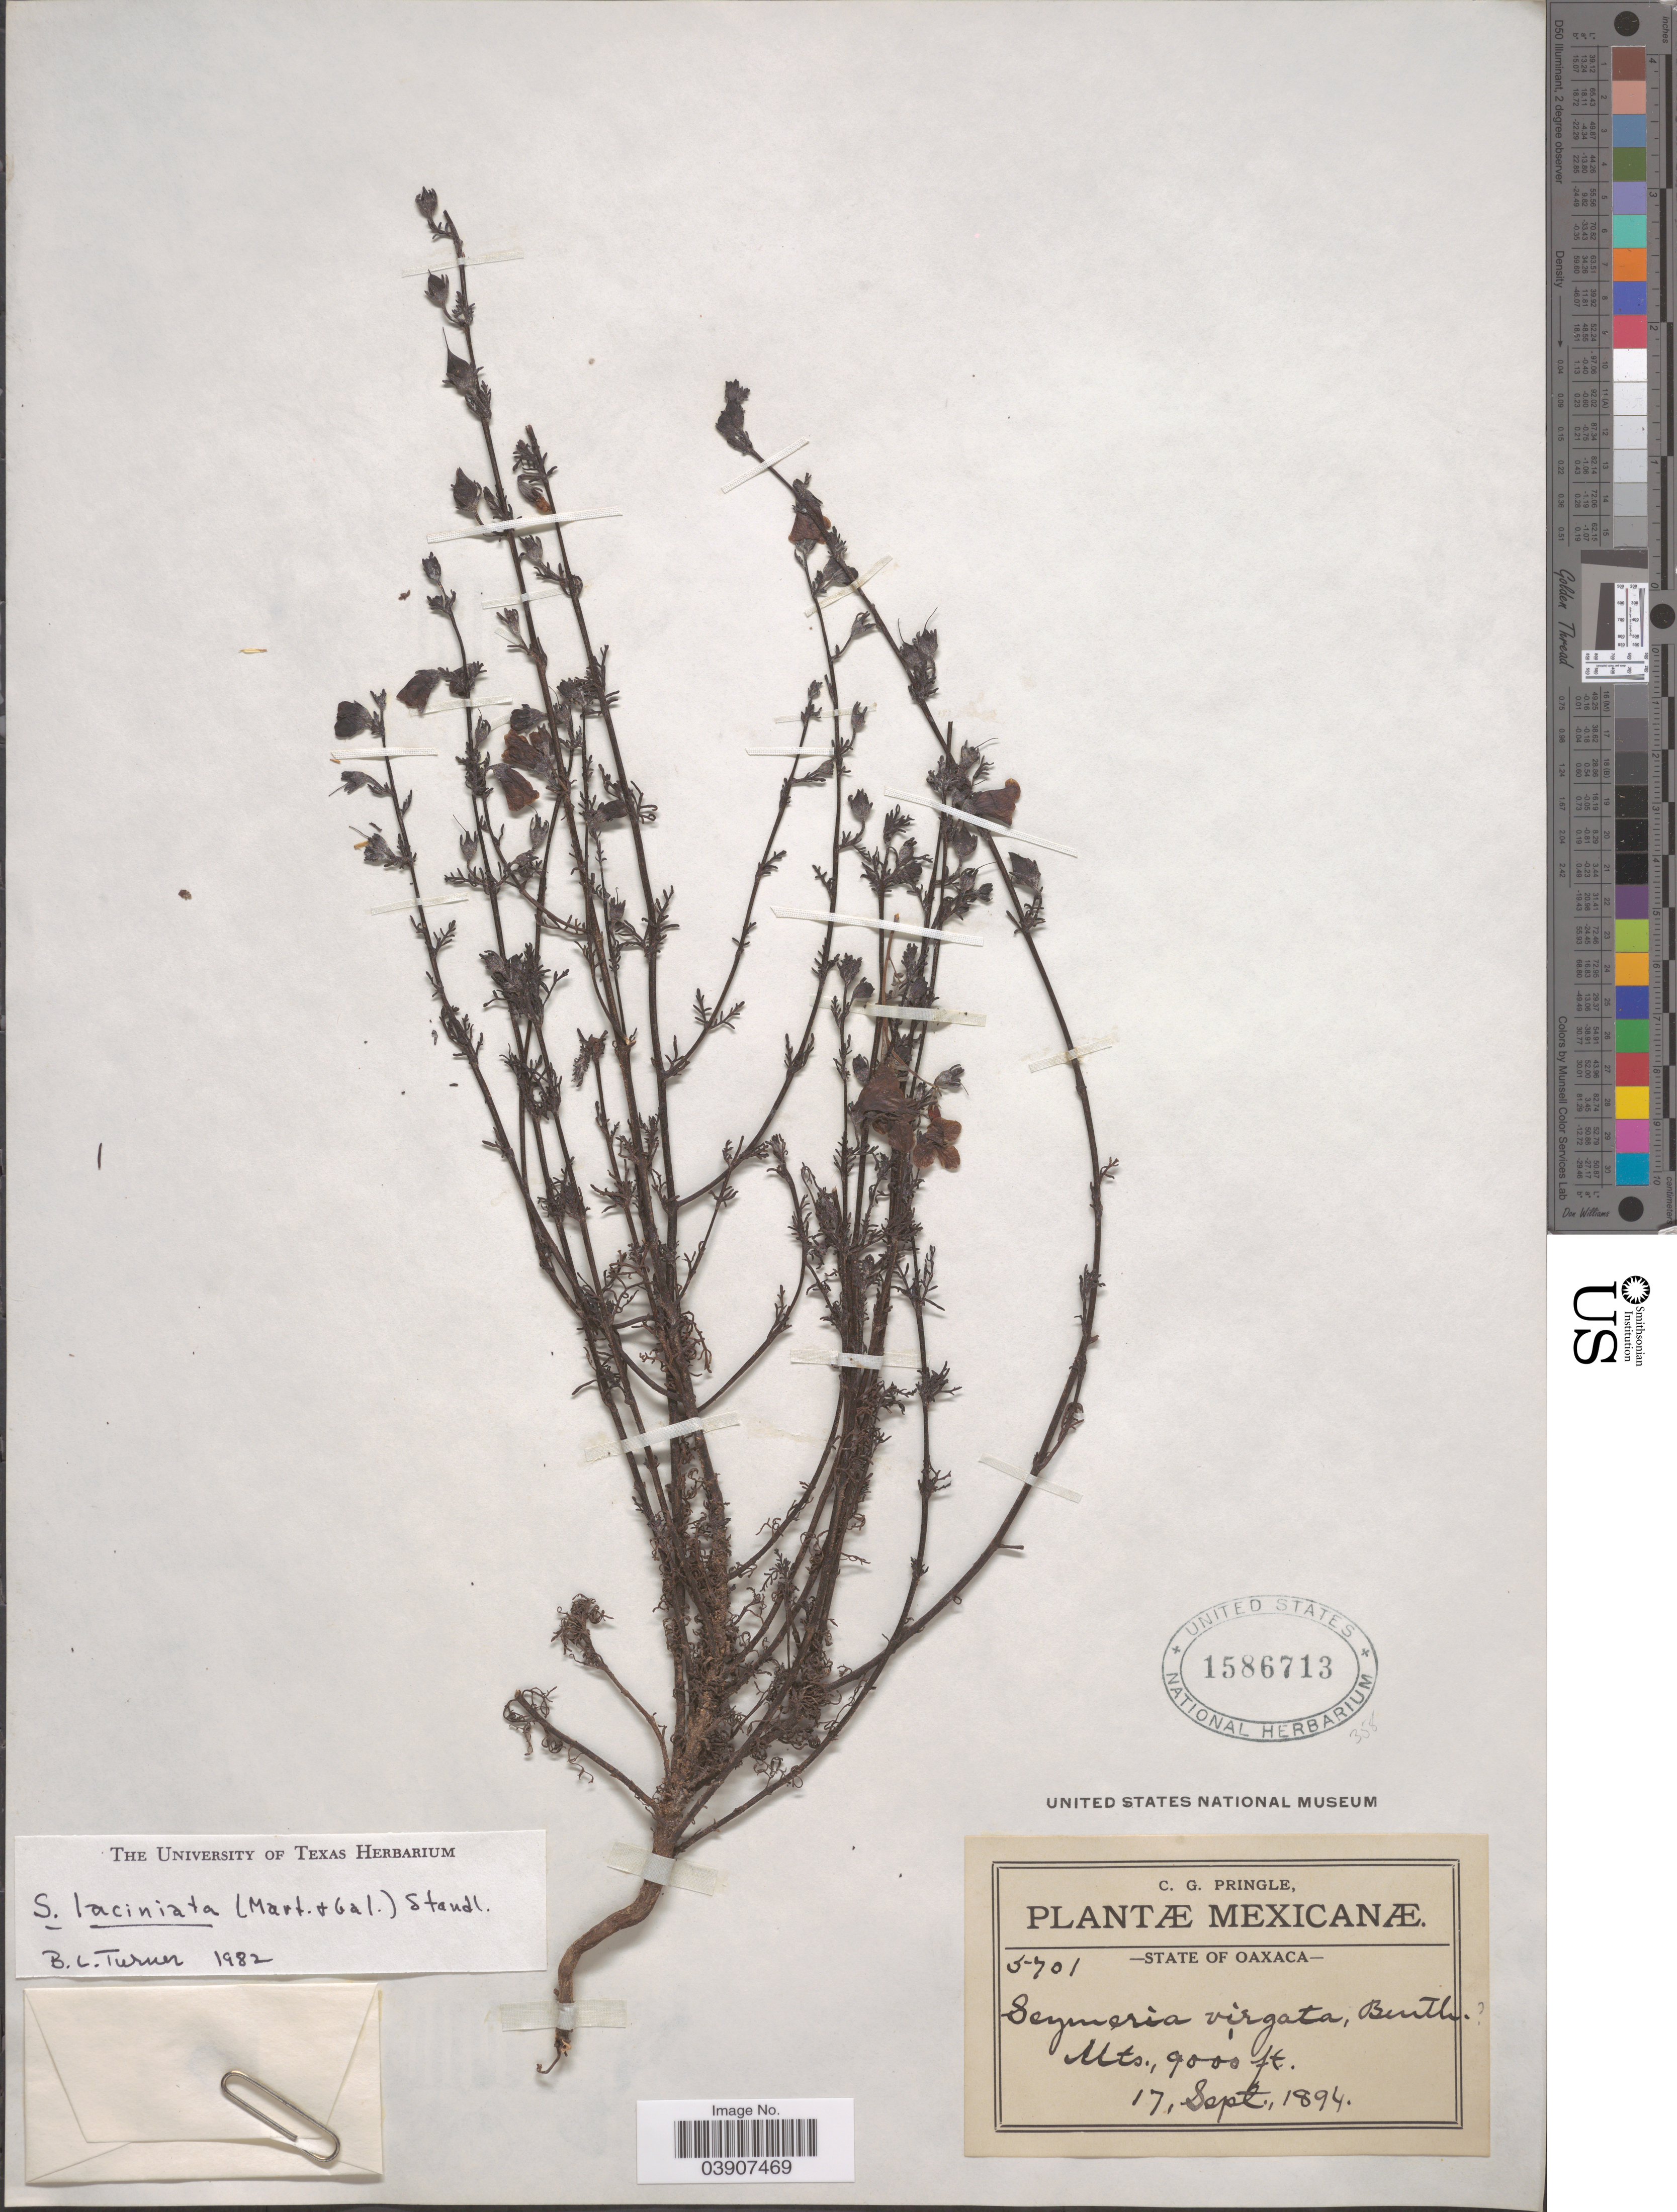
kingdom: Plantae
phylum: Tracheophyta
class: Magnoliopsida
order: Lamiales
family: Orobanchaceae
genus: Seymeria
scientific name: Seymeria laciniata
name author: (M. Martens & Galeotti) Standl.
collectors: C. G. Pringle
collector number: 5701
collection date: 1894-09-17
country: Mexico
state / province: Oaxaca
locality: Mts.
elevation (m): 2743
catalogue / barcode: US 1586713